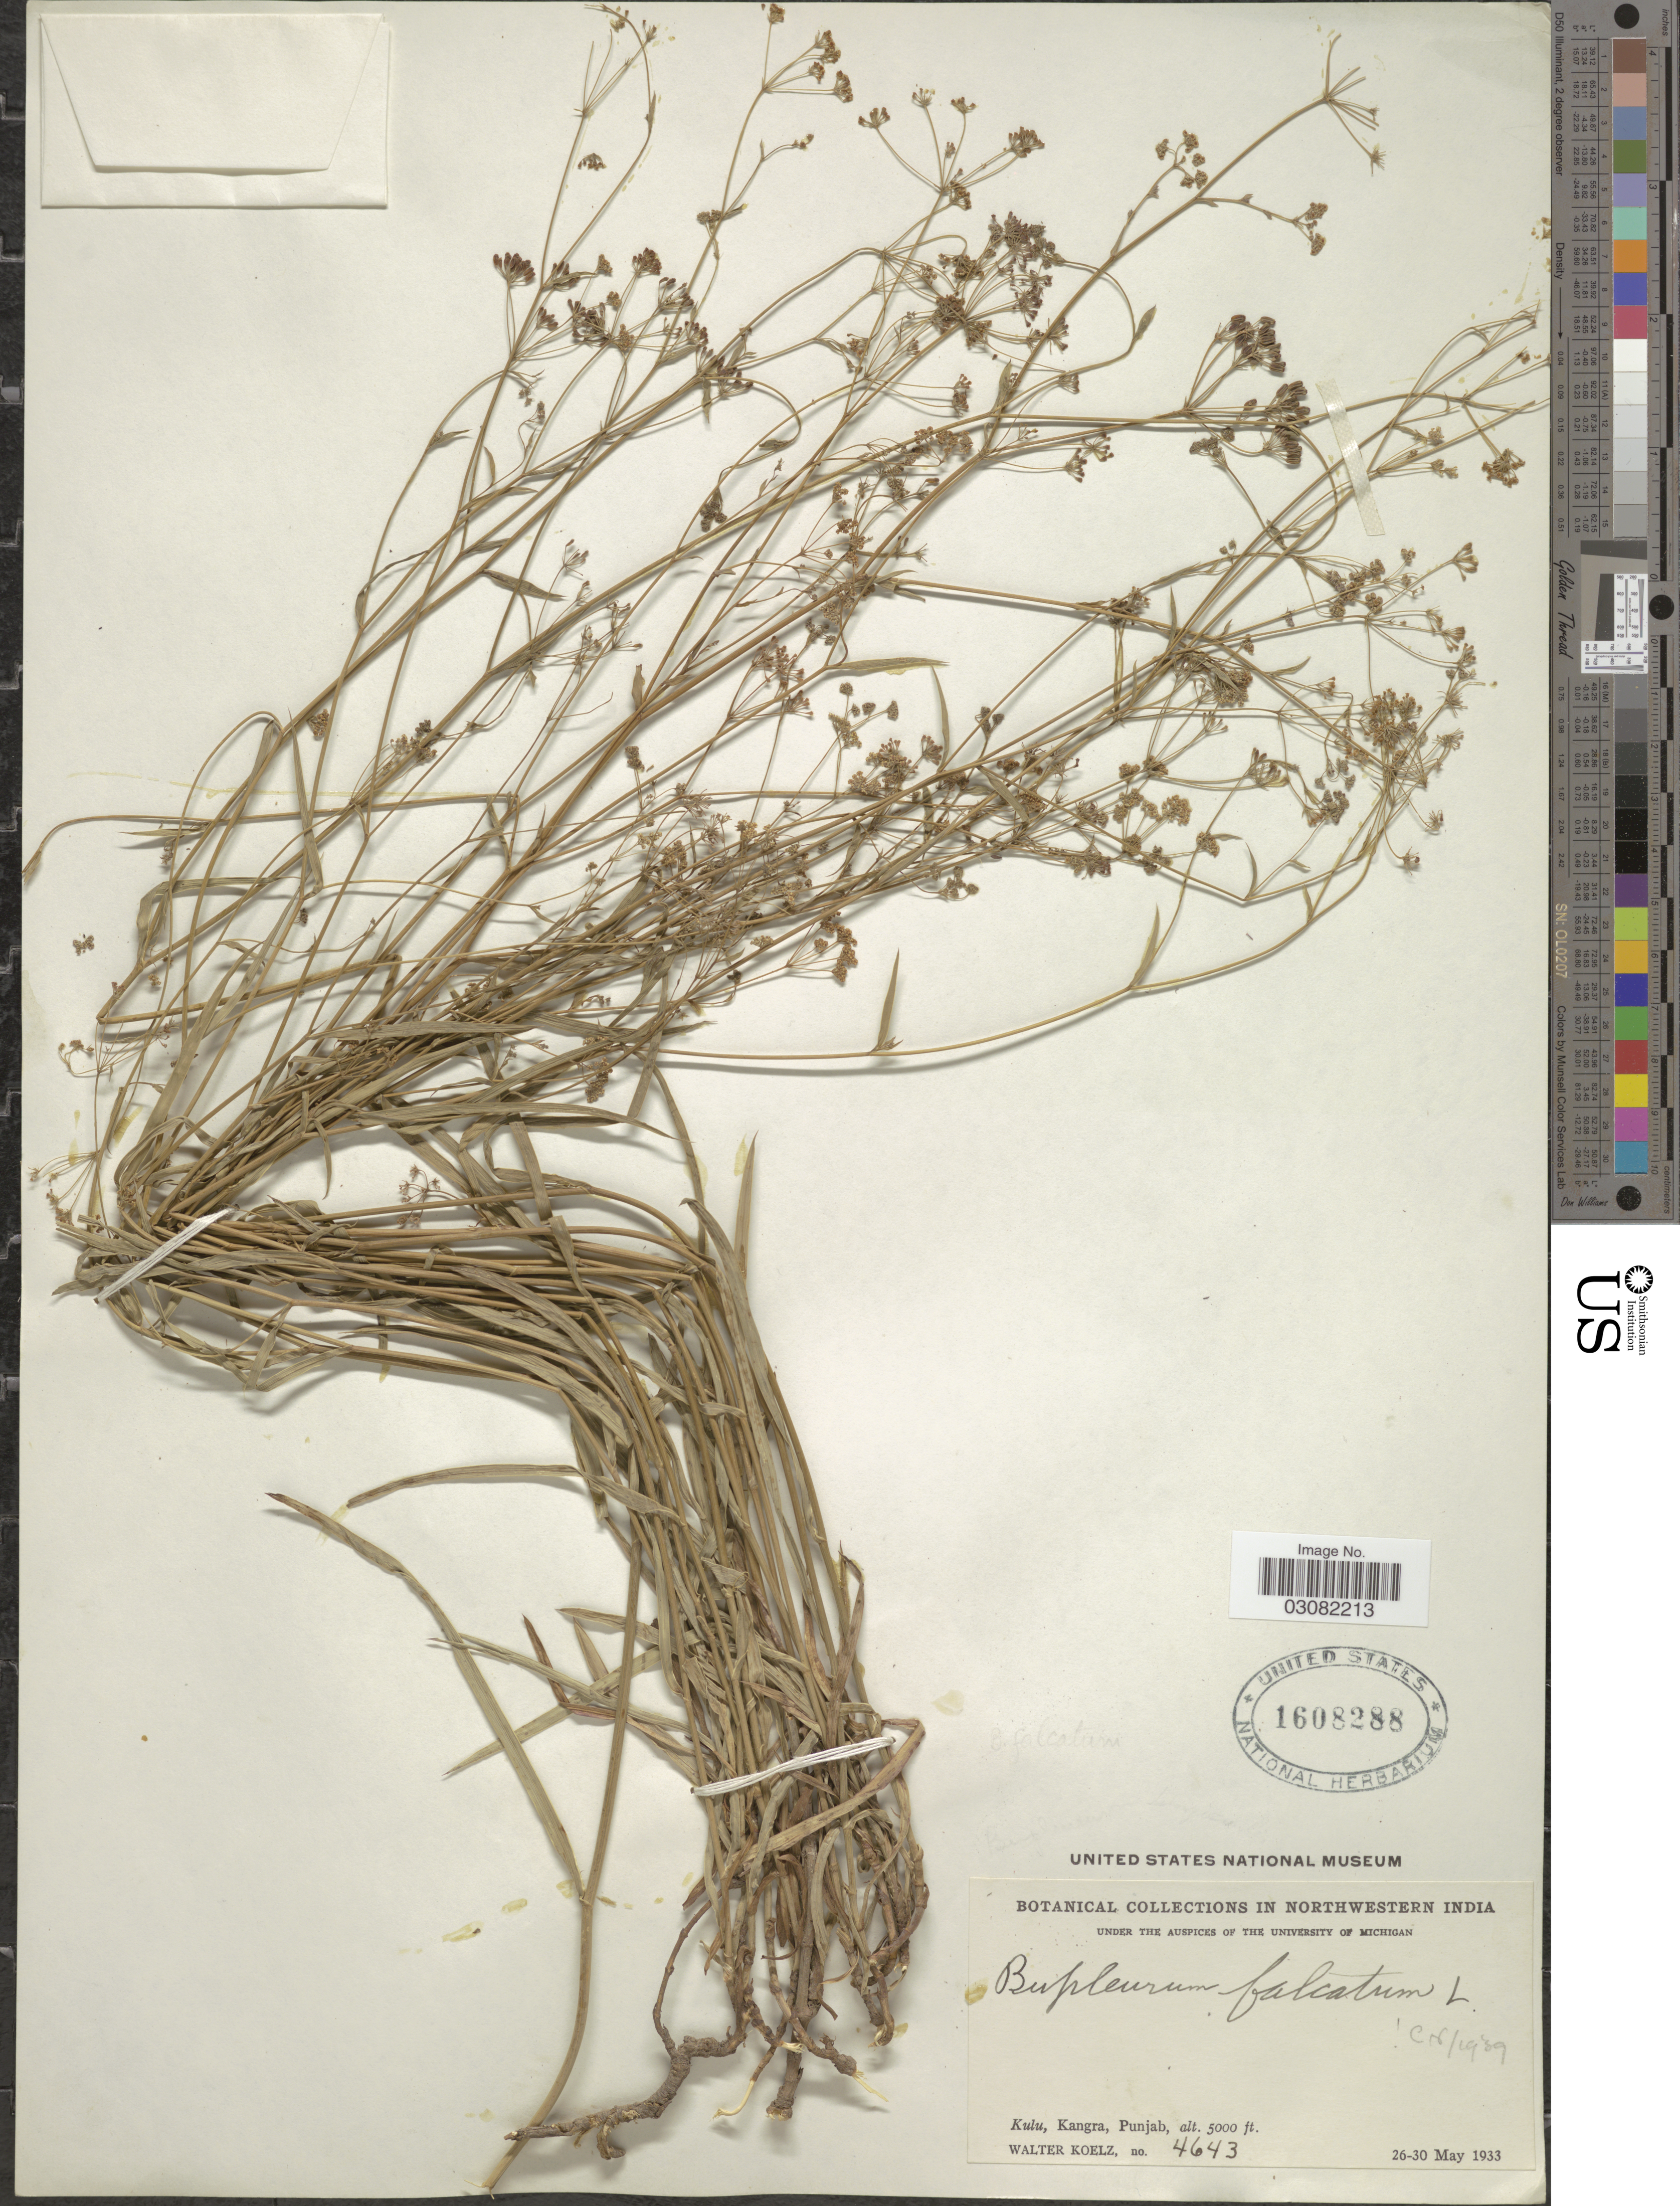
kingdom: Plantae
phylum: Tracheophyta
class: Magnoliopsida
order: Apiales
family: Apiaceae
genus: Bupleurum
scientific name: Bupleurum falcatum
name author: L.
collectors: W. N. Koelz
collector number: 4643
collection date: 1933-05-26/1933-05-30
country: India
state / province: Punjab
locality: Northwestern India, Kulu, Kangra, Punjab.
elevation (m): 1524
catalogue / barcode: US 1608288